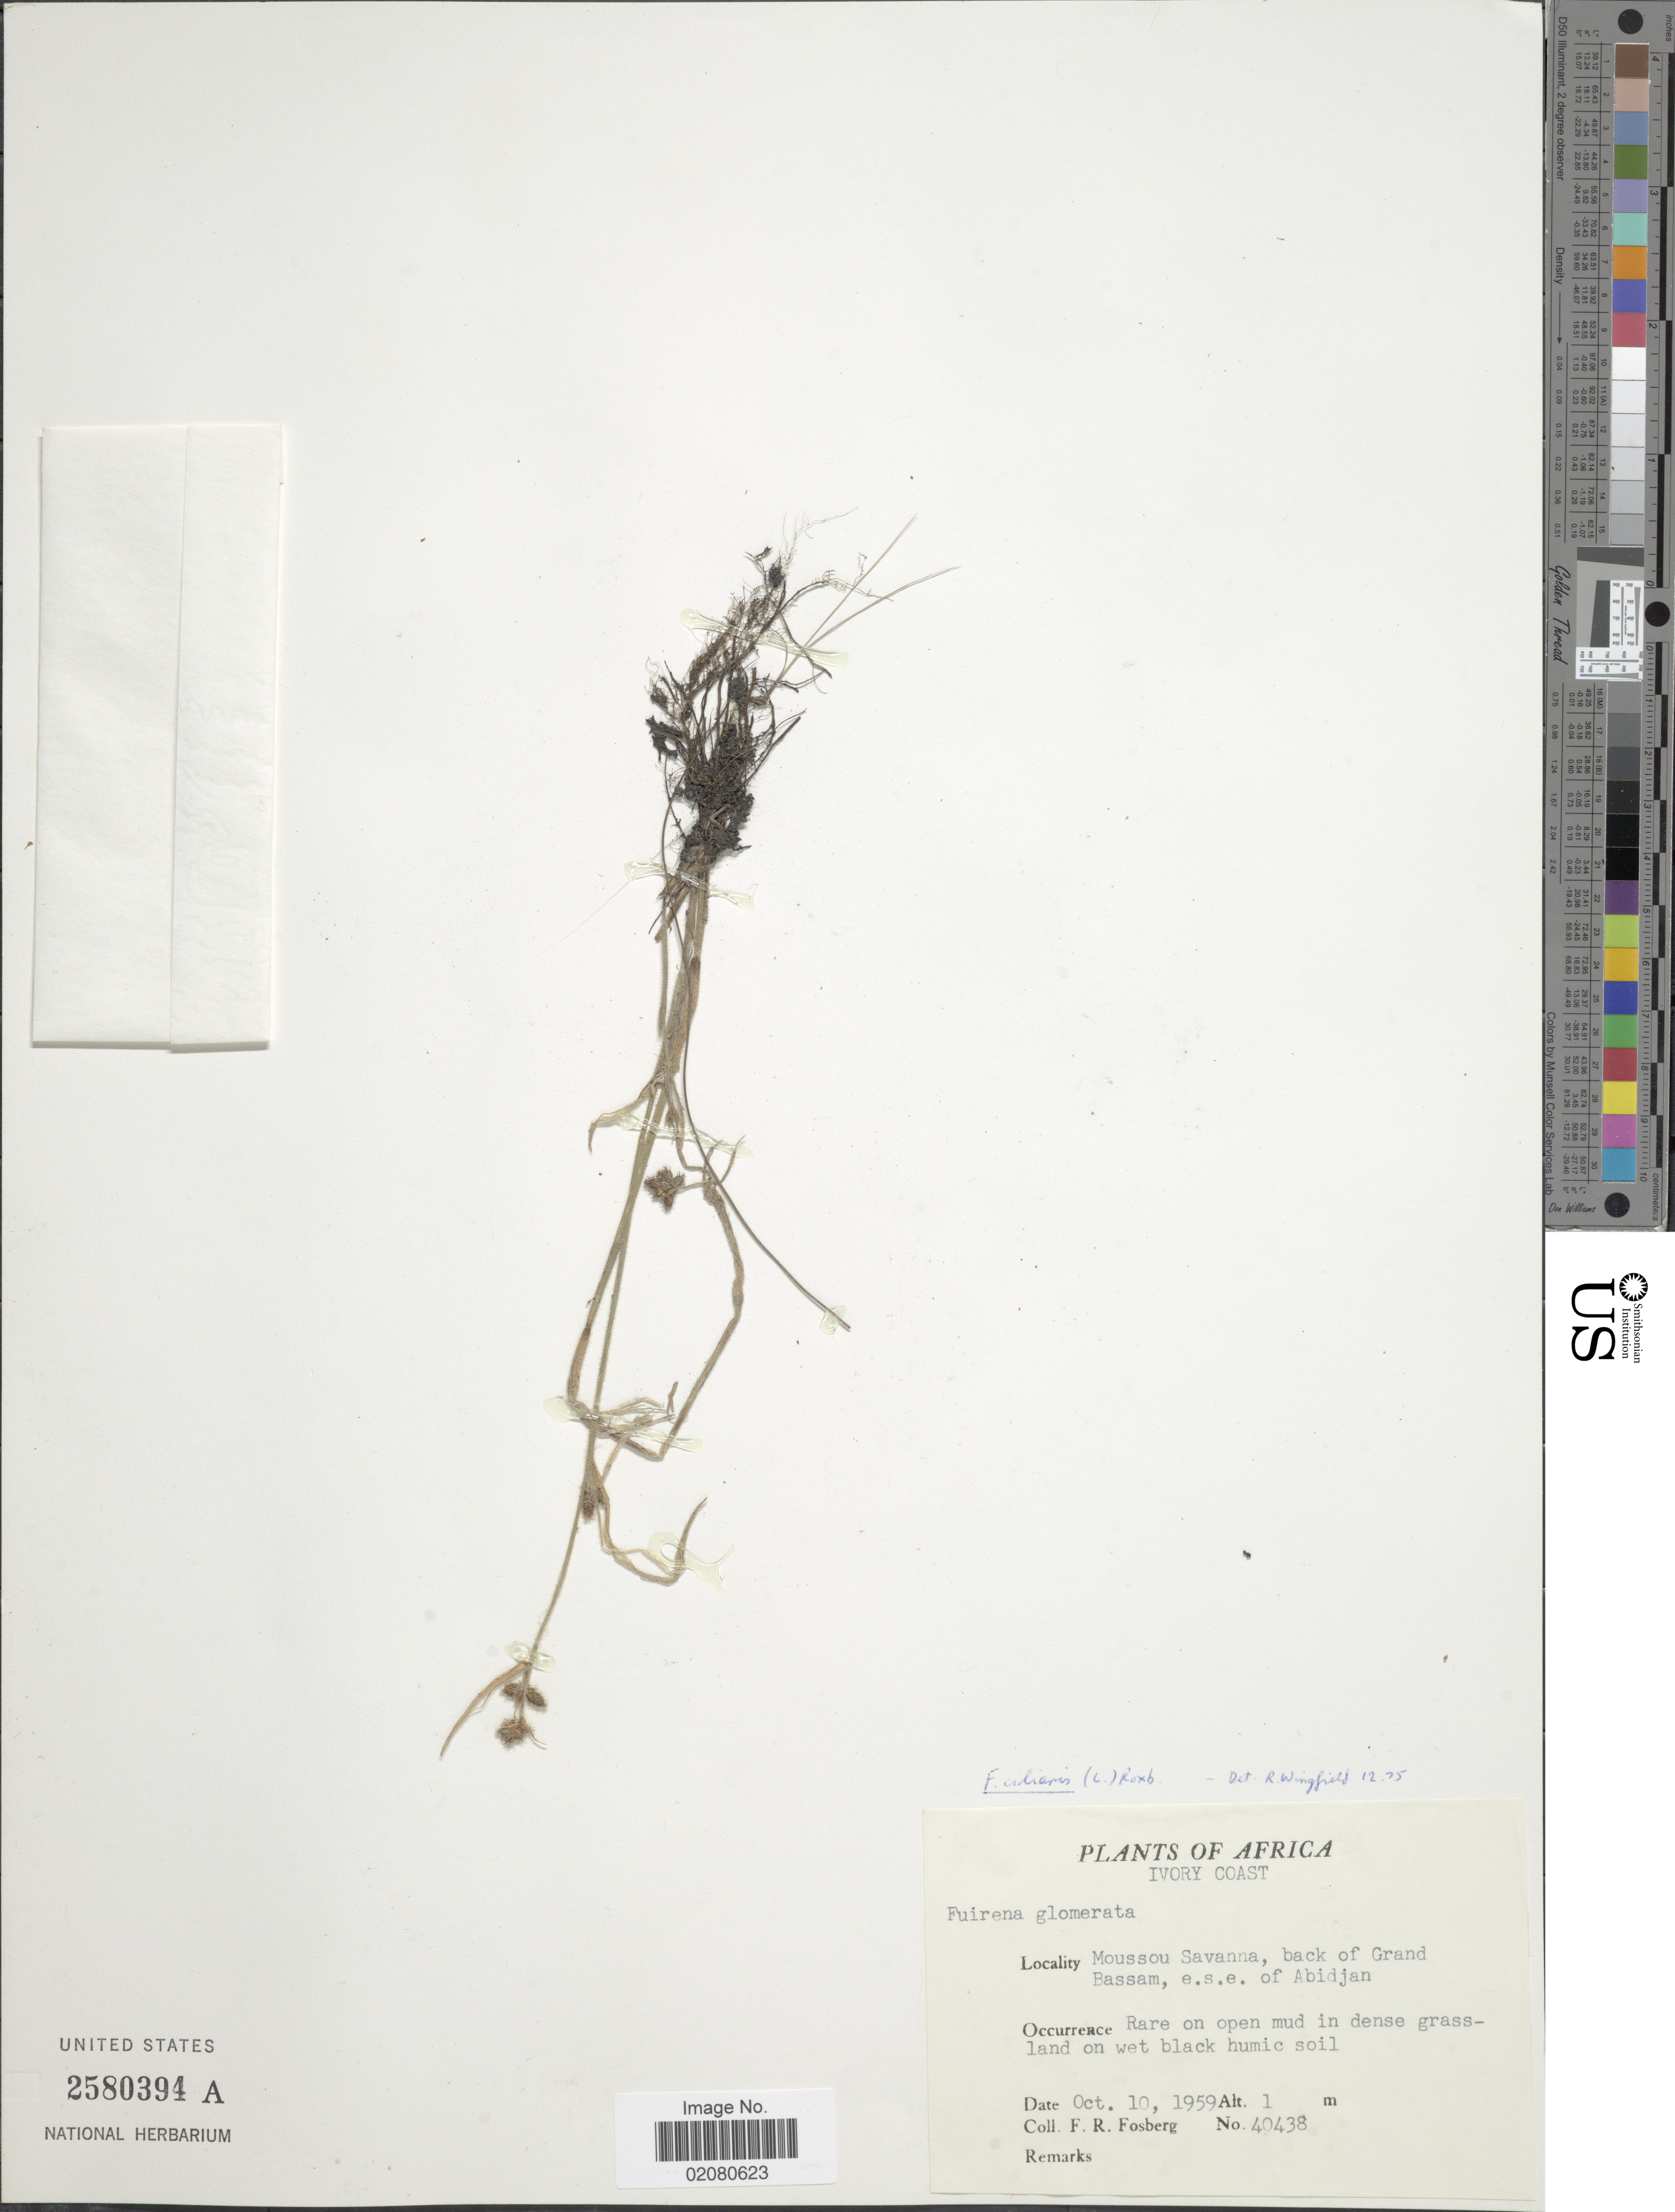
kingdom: Plantae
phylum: Tracheophyta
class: Liliopsida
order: Poales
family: Cyperaceae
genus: Fuirena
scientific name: Fuirena ciliaris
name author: (L.) Roxb.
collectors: F. R. Fosberg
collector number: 40438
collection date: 1959-10-10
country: Ivory Coast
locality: Africa, Ivory Coast. Moussou Savanna, back of Grand Bassam, e.s.e. of Abidjan.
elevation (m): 1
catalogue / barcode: US 2580394A